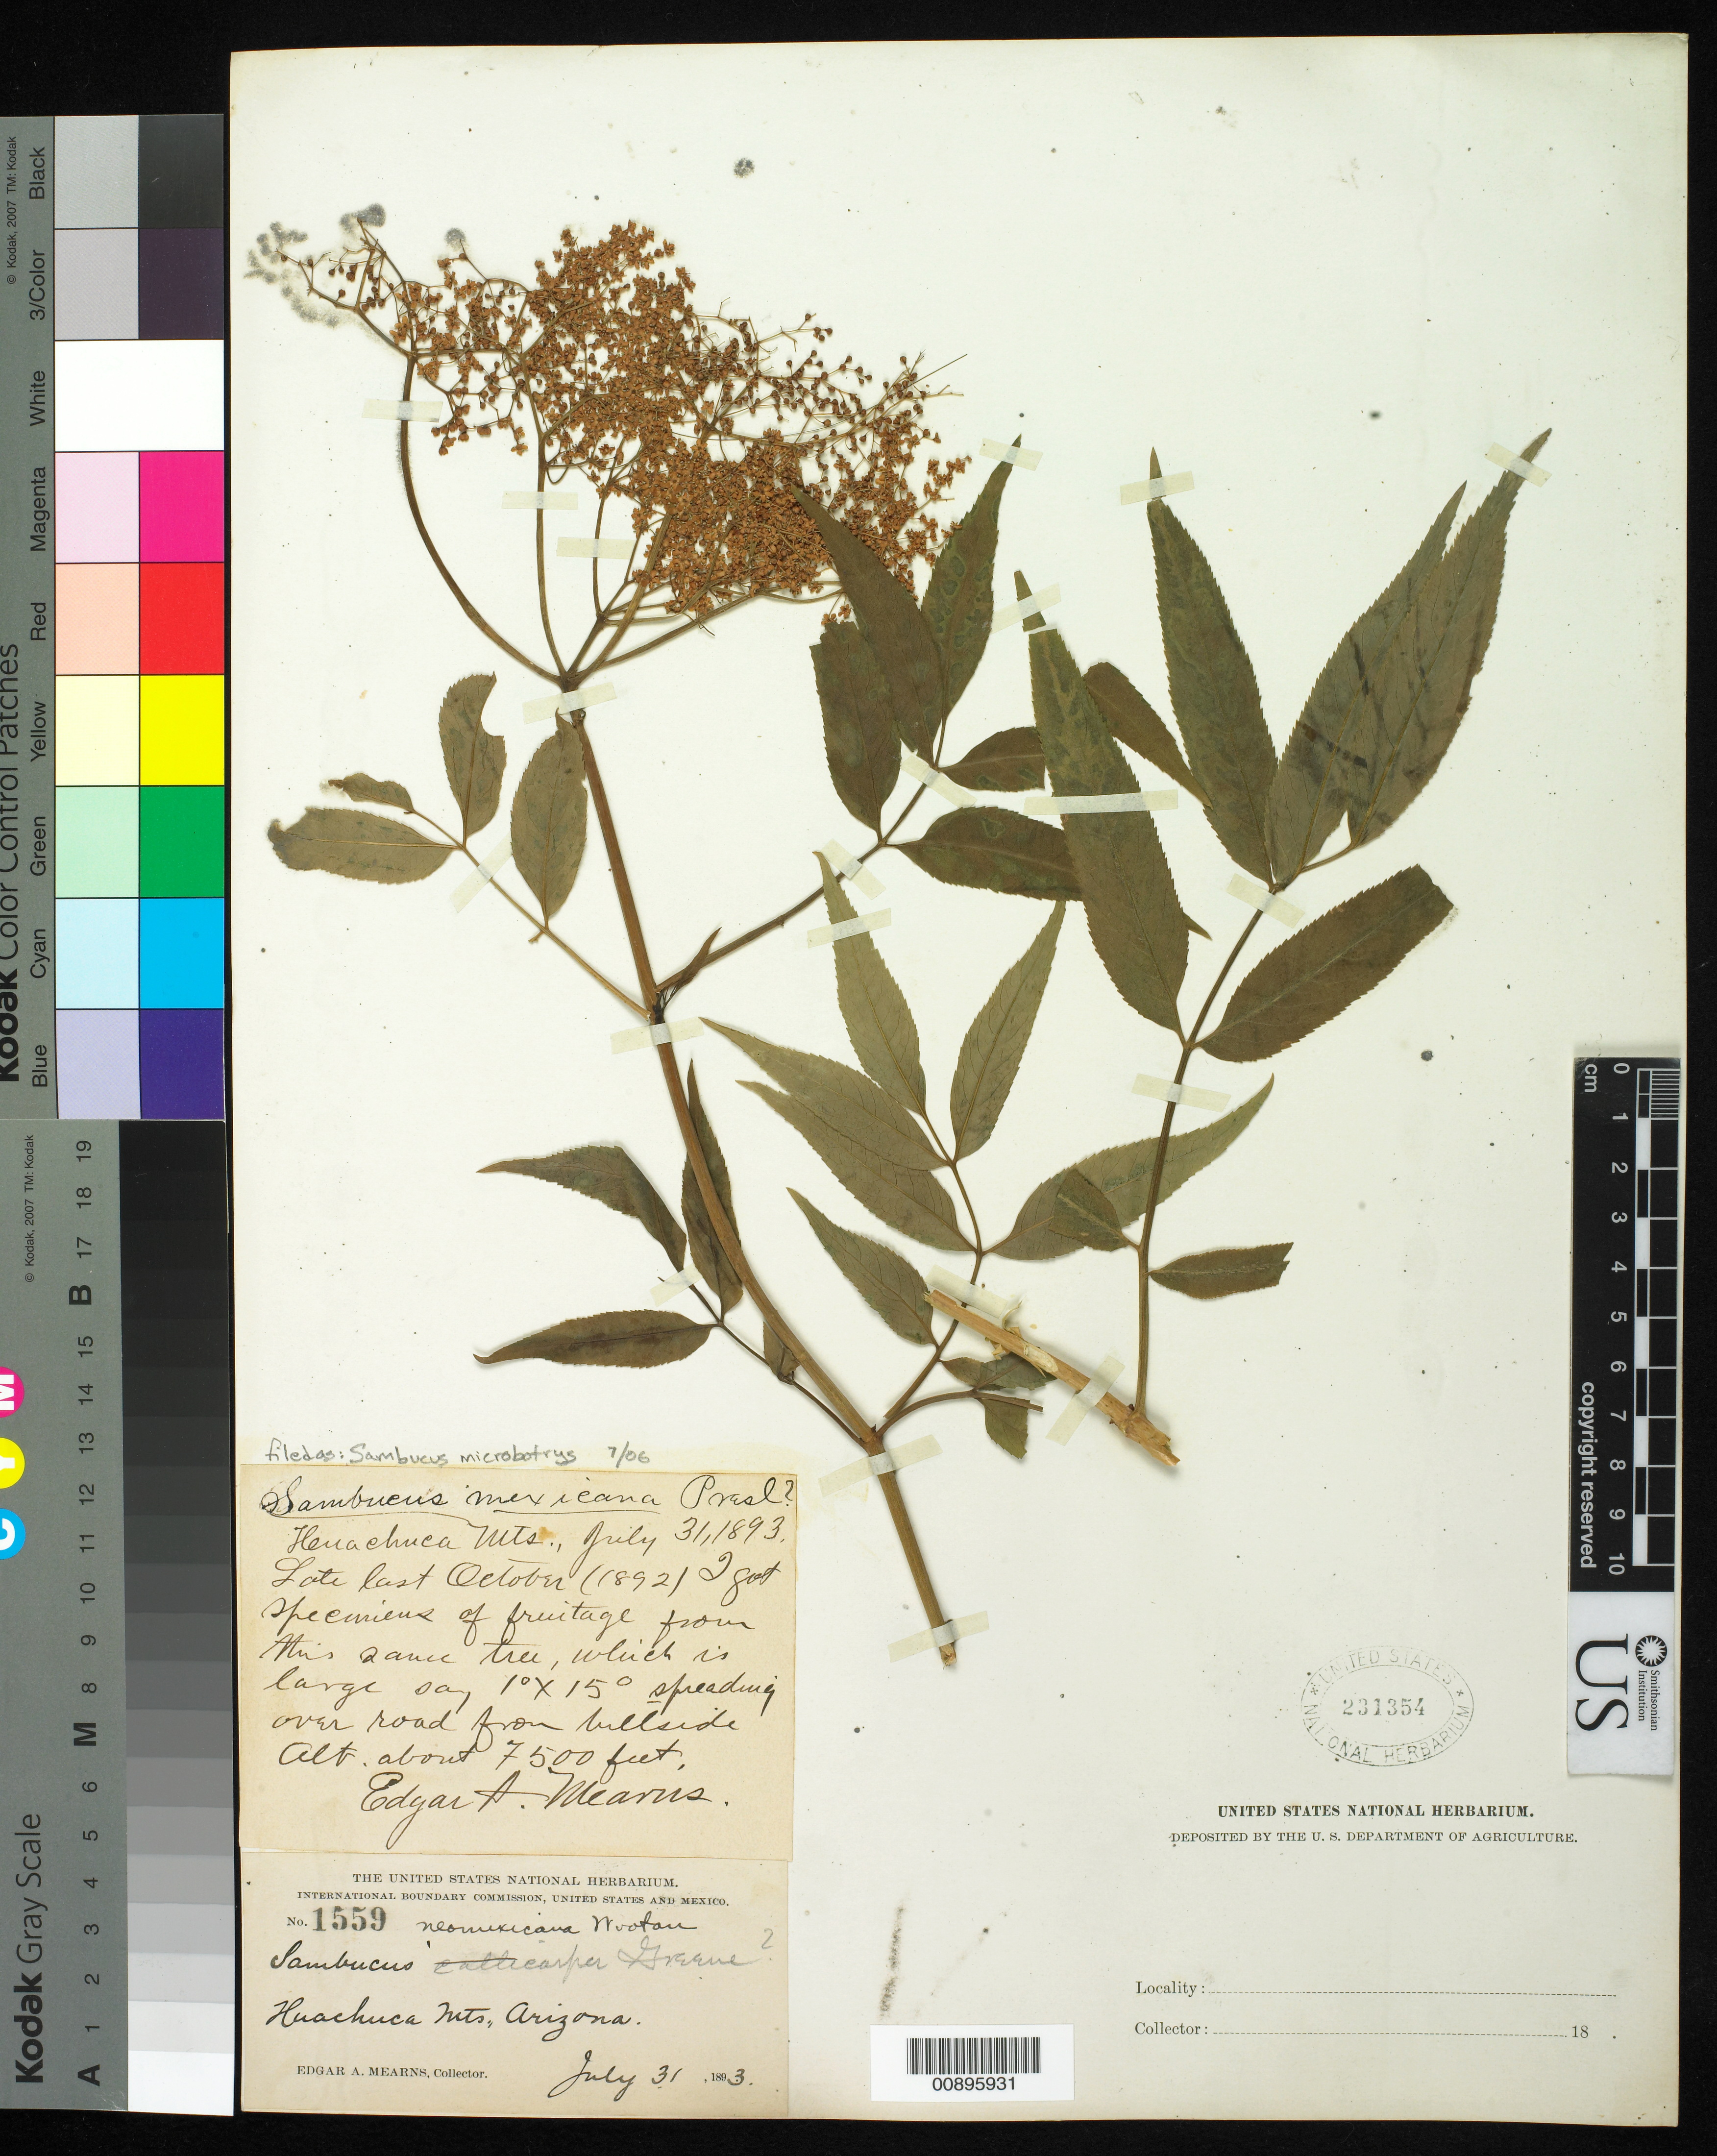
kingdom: Plantae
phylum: Tracheophyta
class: Magnoliopsida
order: Dipsacales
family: Viburnaceae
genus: Sambucus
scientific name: Sambucus microbotrys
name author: Rydb.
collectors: E. A. Mearns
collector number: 1559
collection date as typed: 31 Jul 1893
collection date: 1893-07-31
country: United States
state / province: Arizona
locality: Huachuca Mts.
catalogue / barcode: US 231354